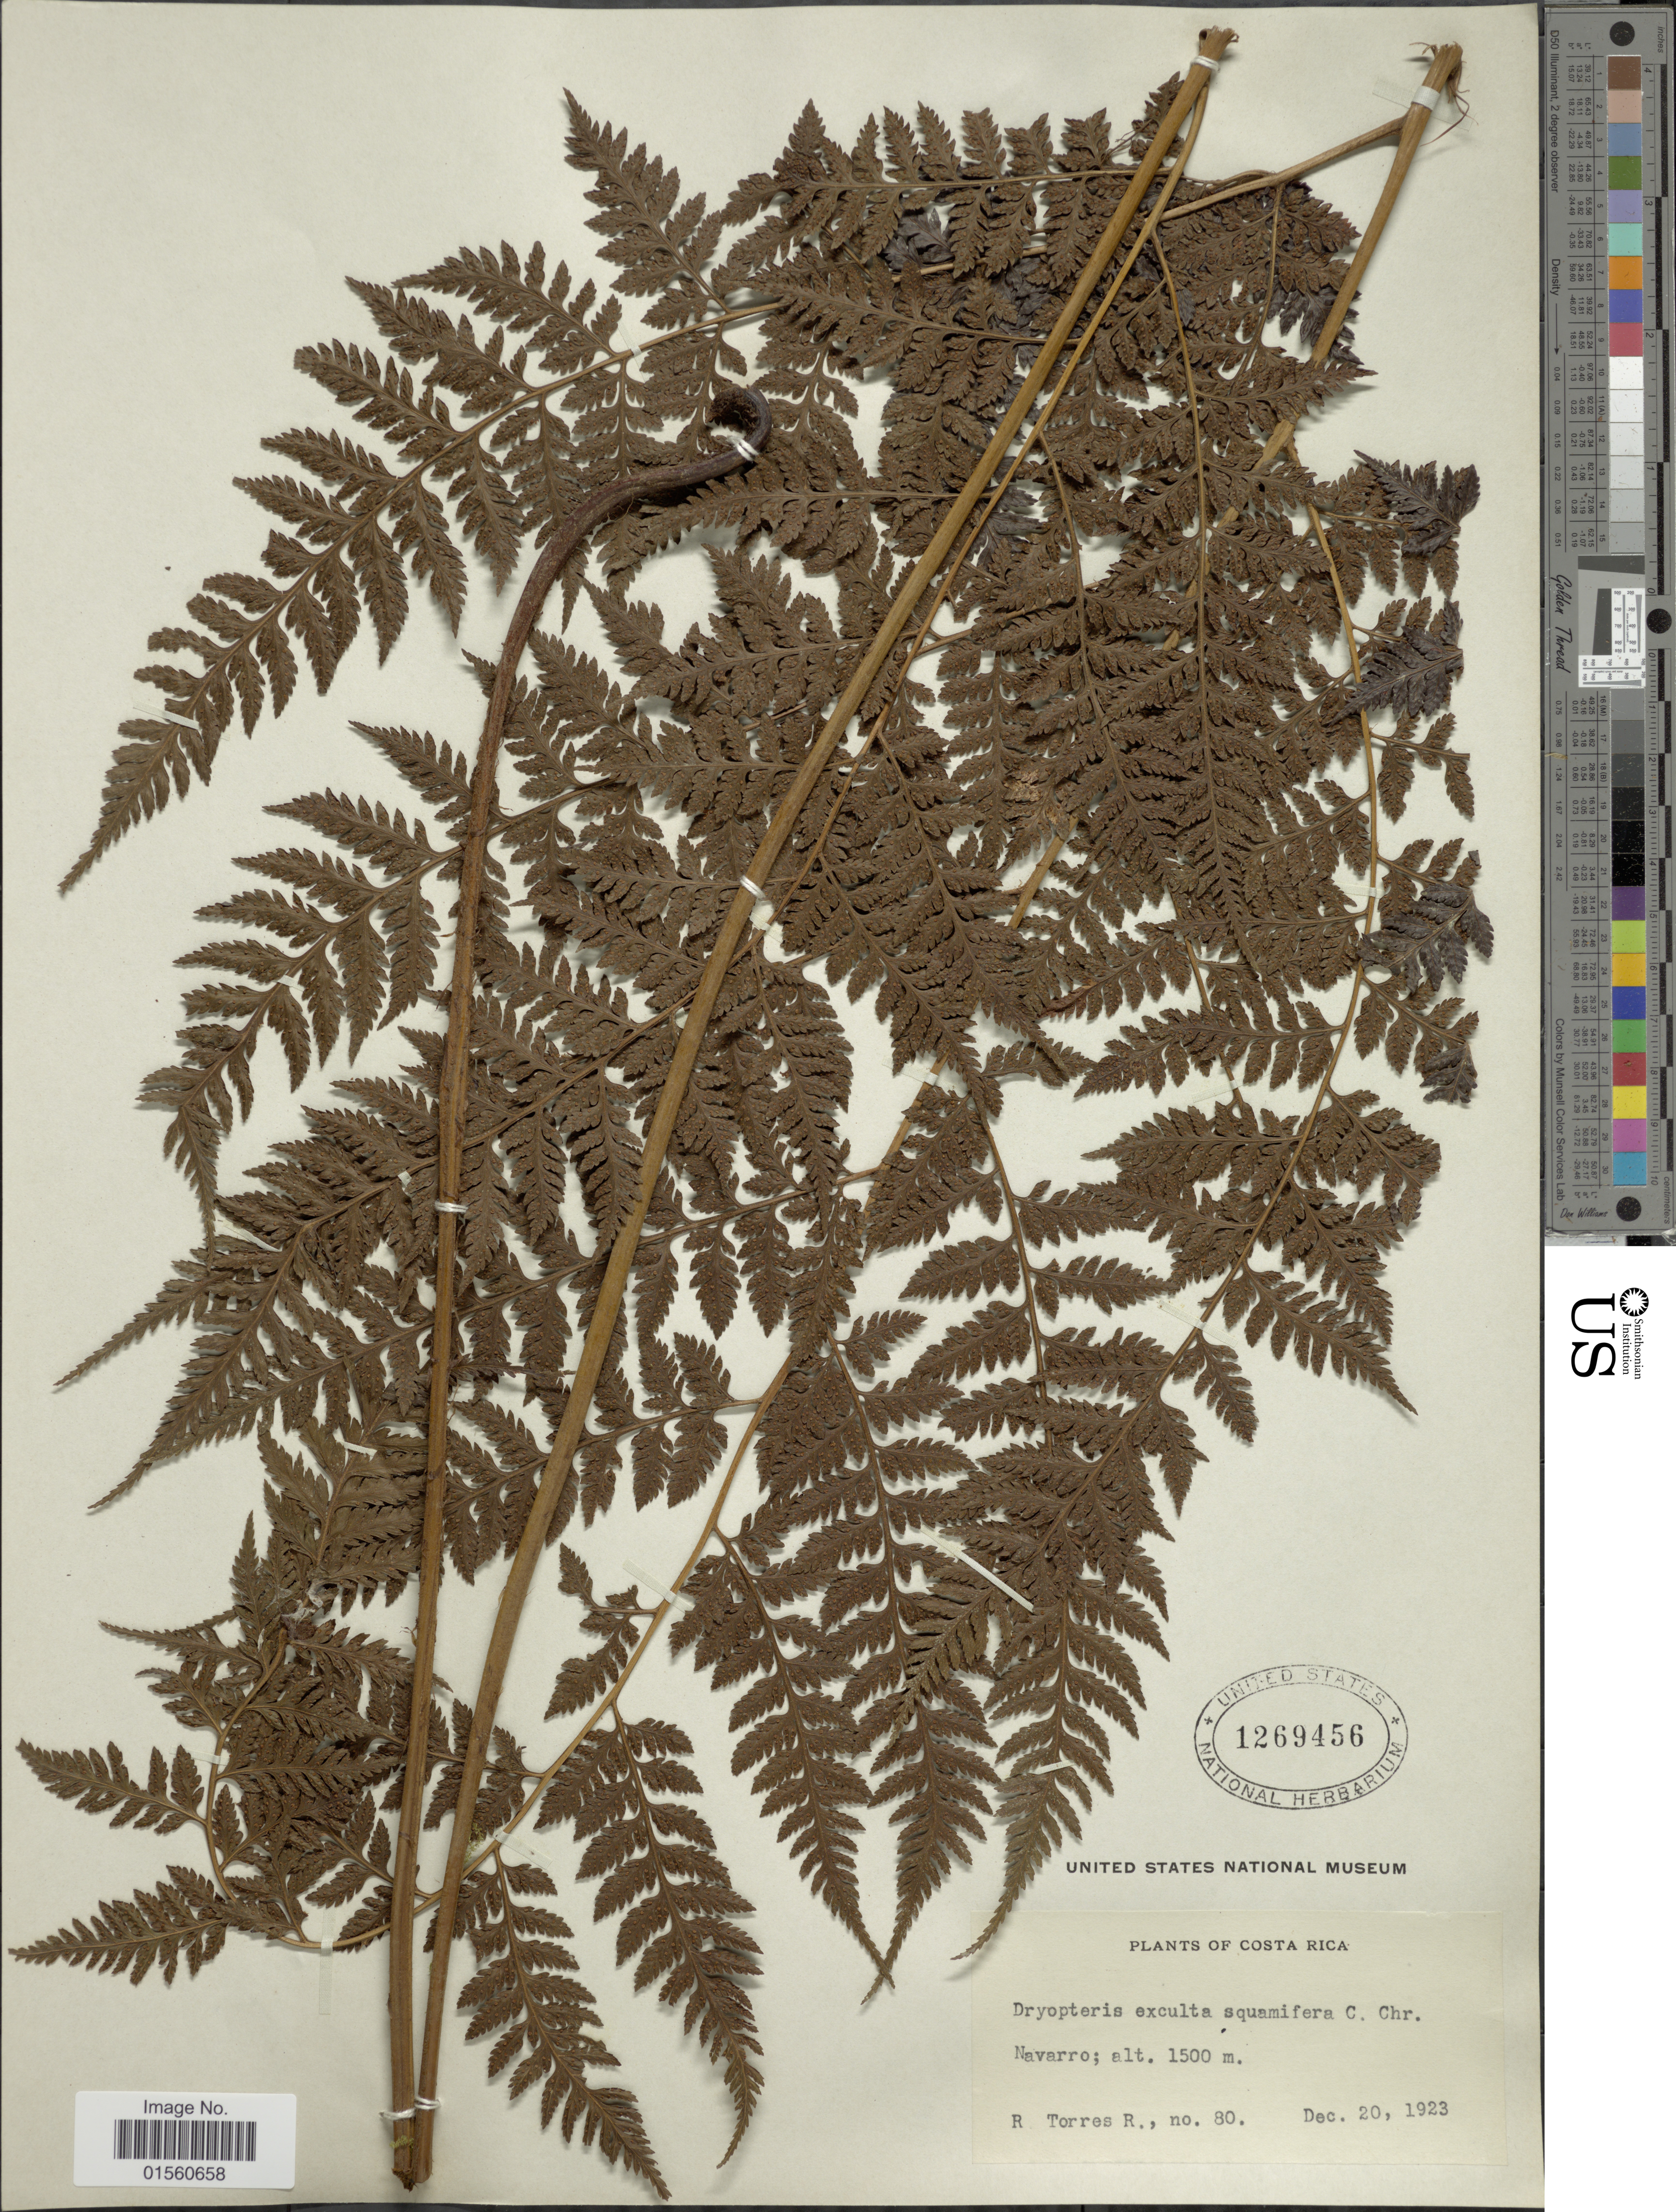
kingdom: Plantae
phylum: Tracheophyta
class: Polypodiopsida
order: Polypodiales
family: Dryopteridaceae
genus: Lastreopsis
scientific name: Lastreopsis squamifera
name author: (C. Chr.) Lellinger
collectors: R. Torres R.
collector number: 80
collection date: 1923-12-20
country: Costa Rica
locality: Navarro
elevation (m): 1500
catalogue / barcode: US 1269456